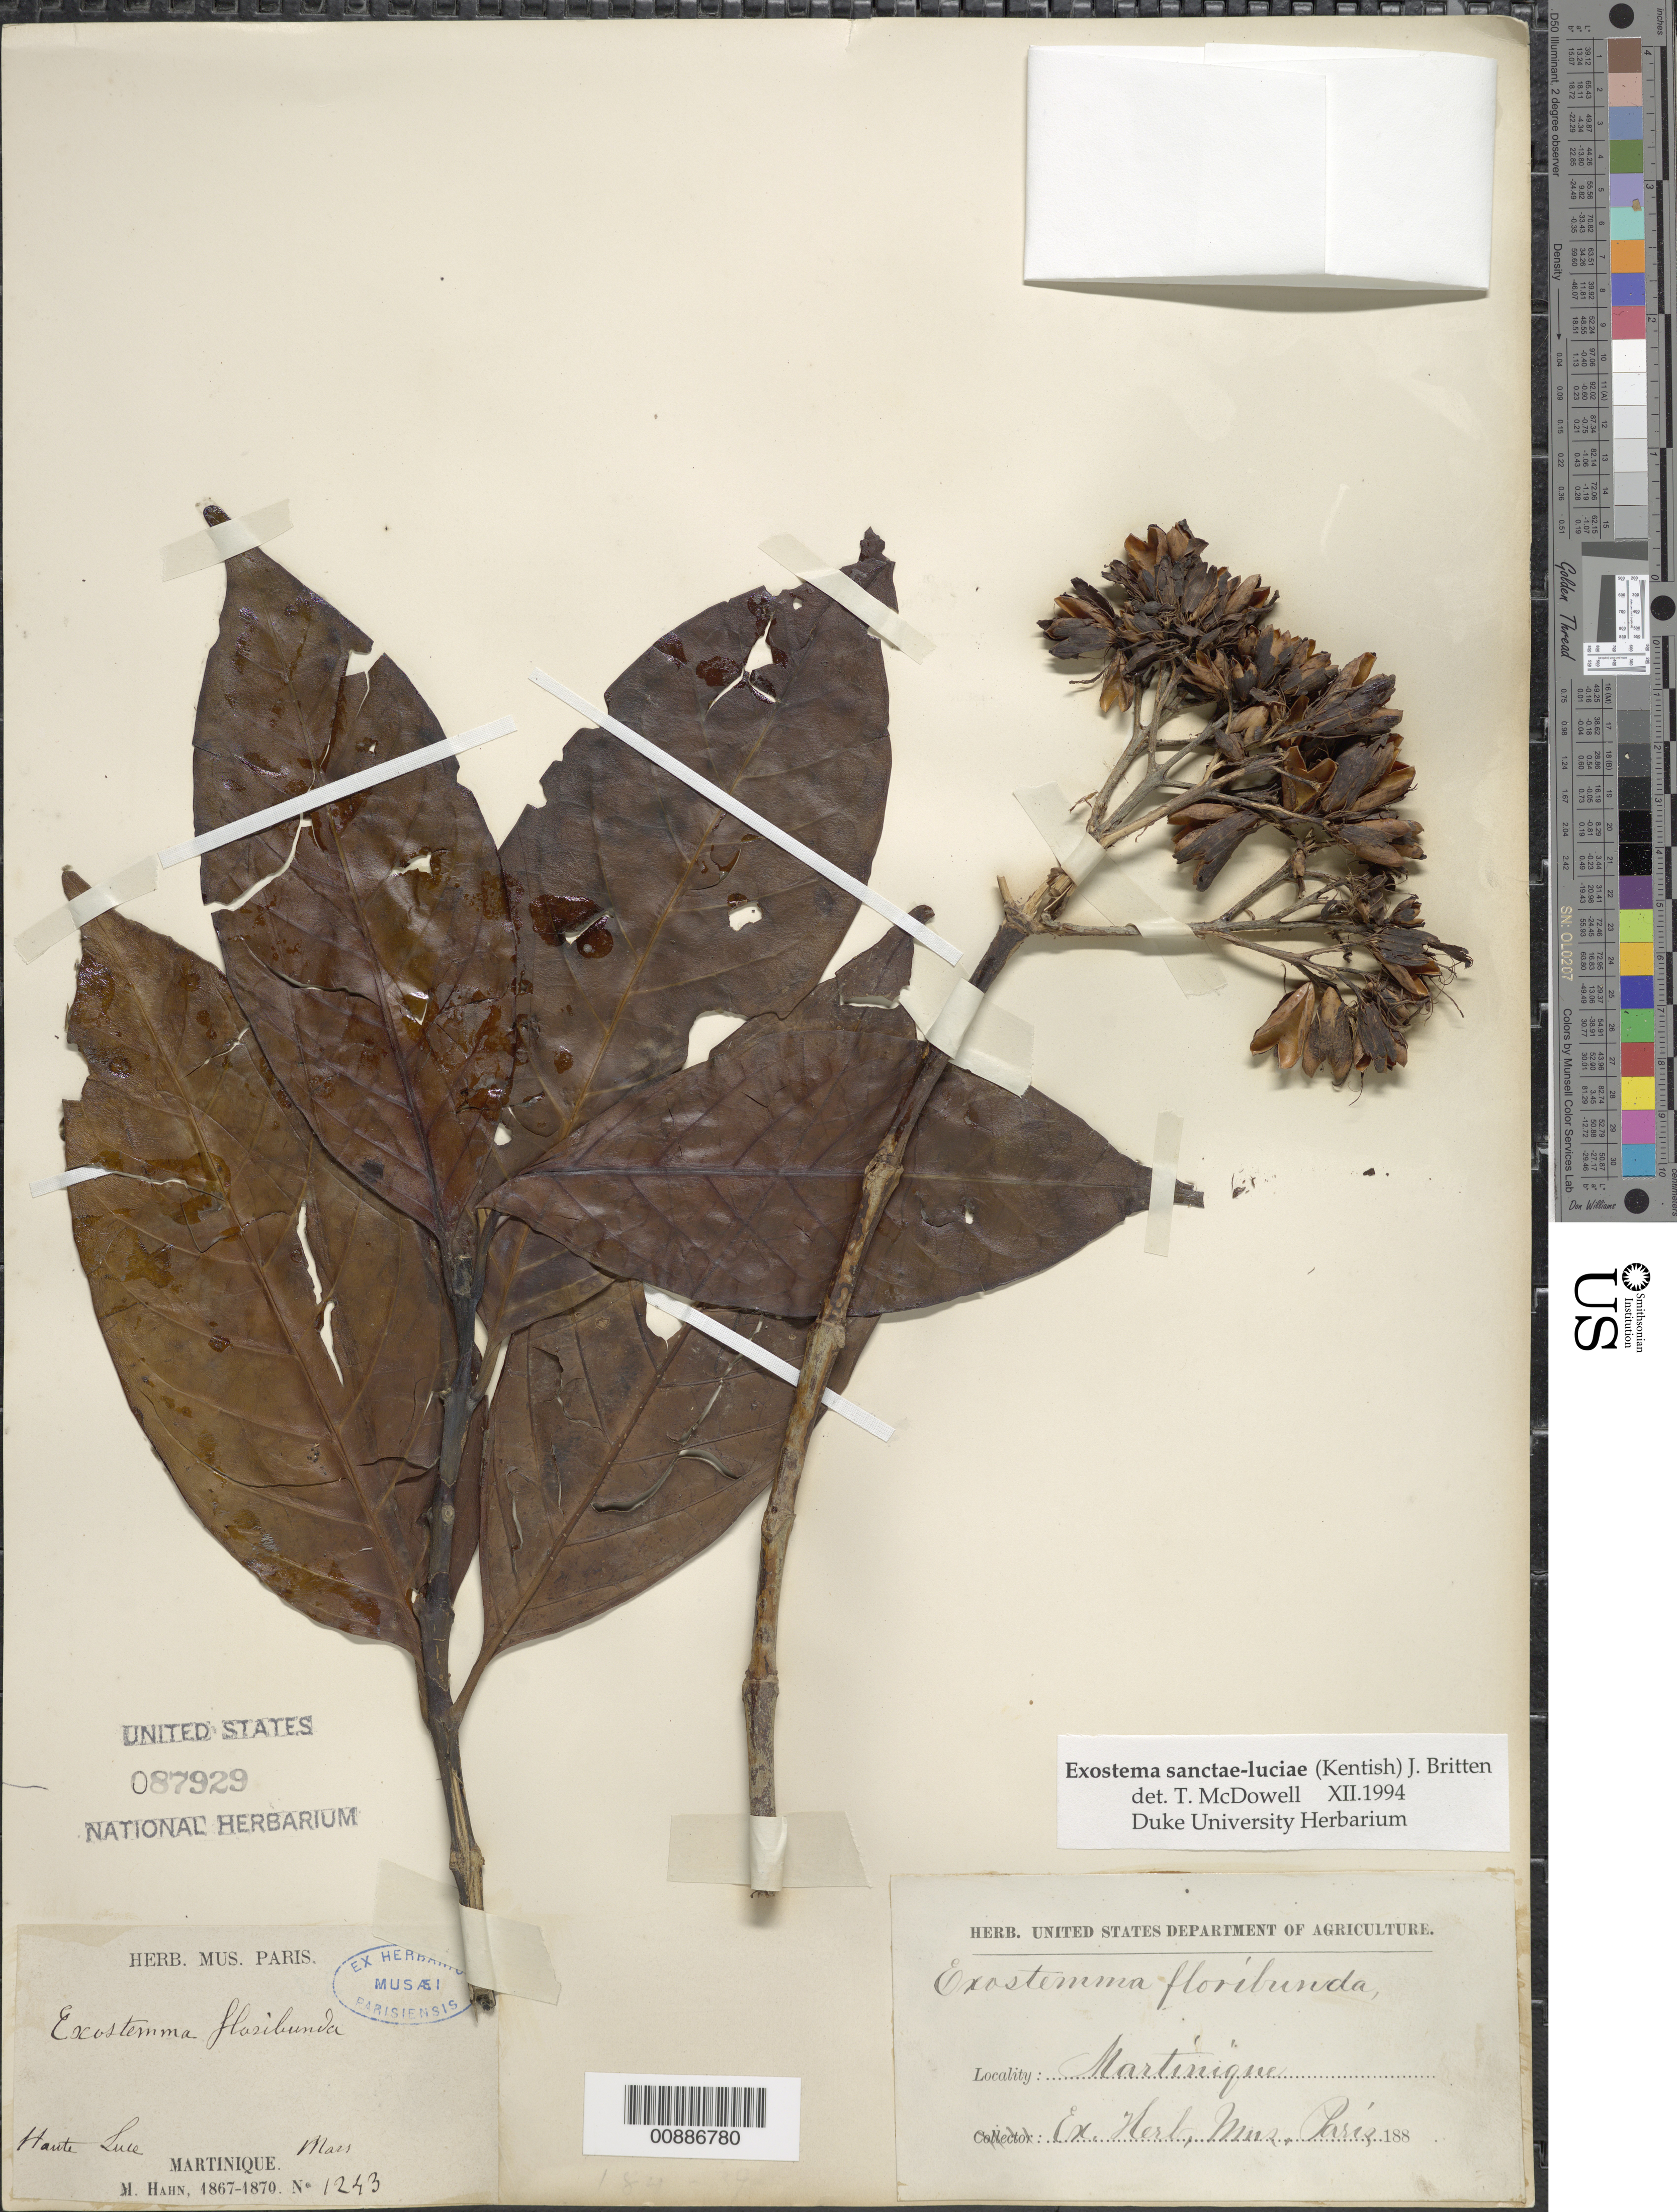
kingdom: Plantae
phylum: Tracheophyta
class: Magnoliopsida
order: Gentianales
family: Rubiaceae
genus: Exostema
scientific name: Exostema sanctae-luciae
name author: (Kentish) Britten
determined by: McDowell, T.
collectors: M. Hahn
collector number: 1243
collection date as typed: Mar 1867 to -- Mar 1870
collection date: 1867-03/1870-03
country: Martinique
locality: Haute Luce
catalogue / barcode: US 87929